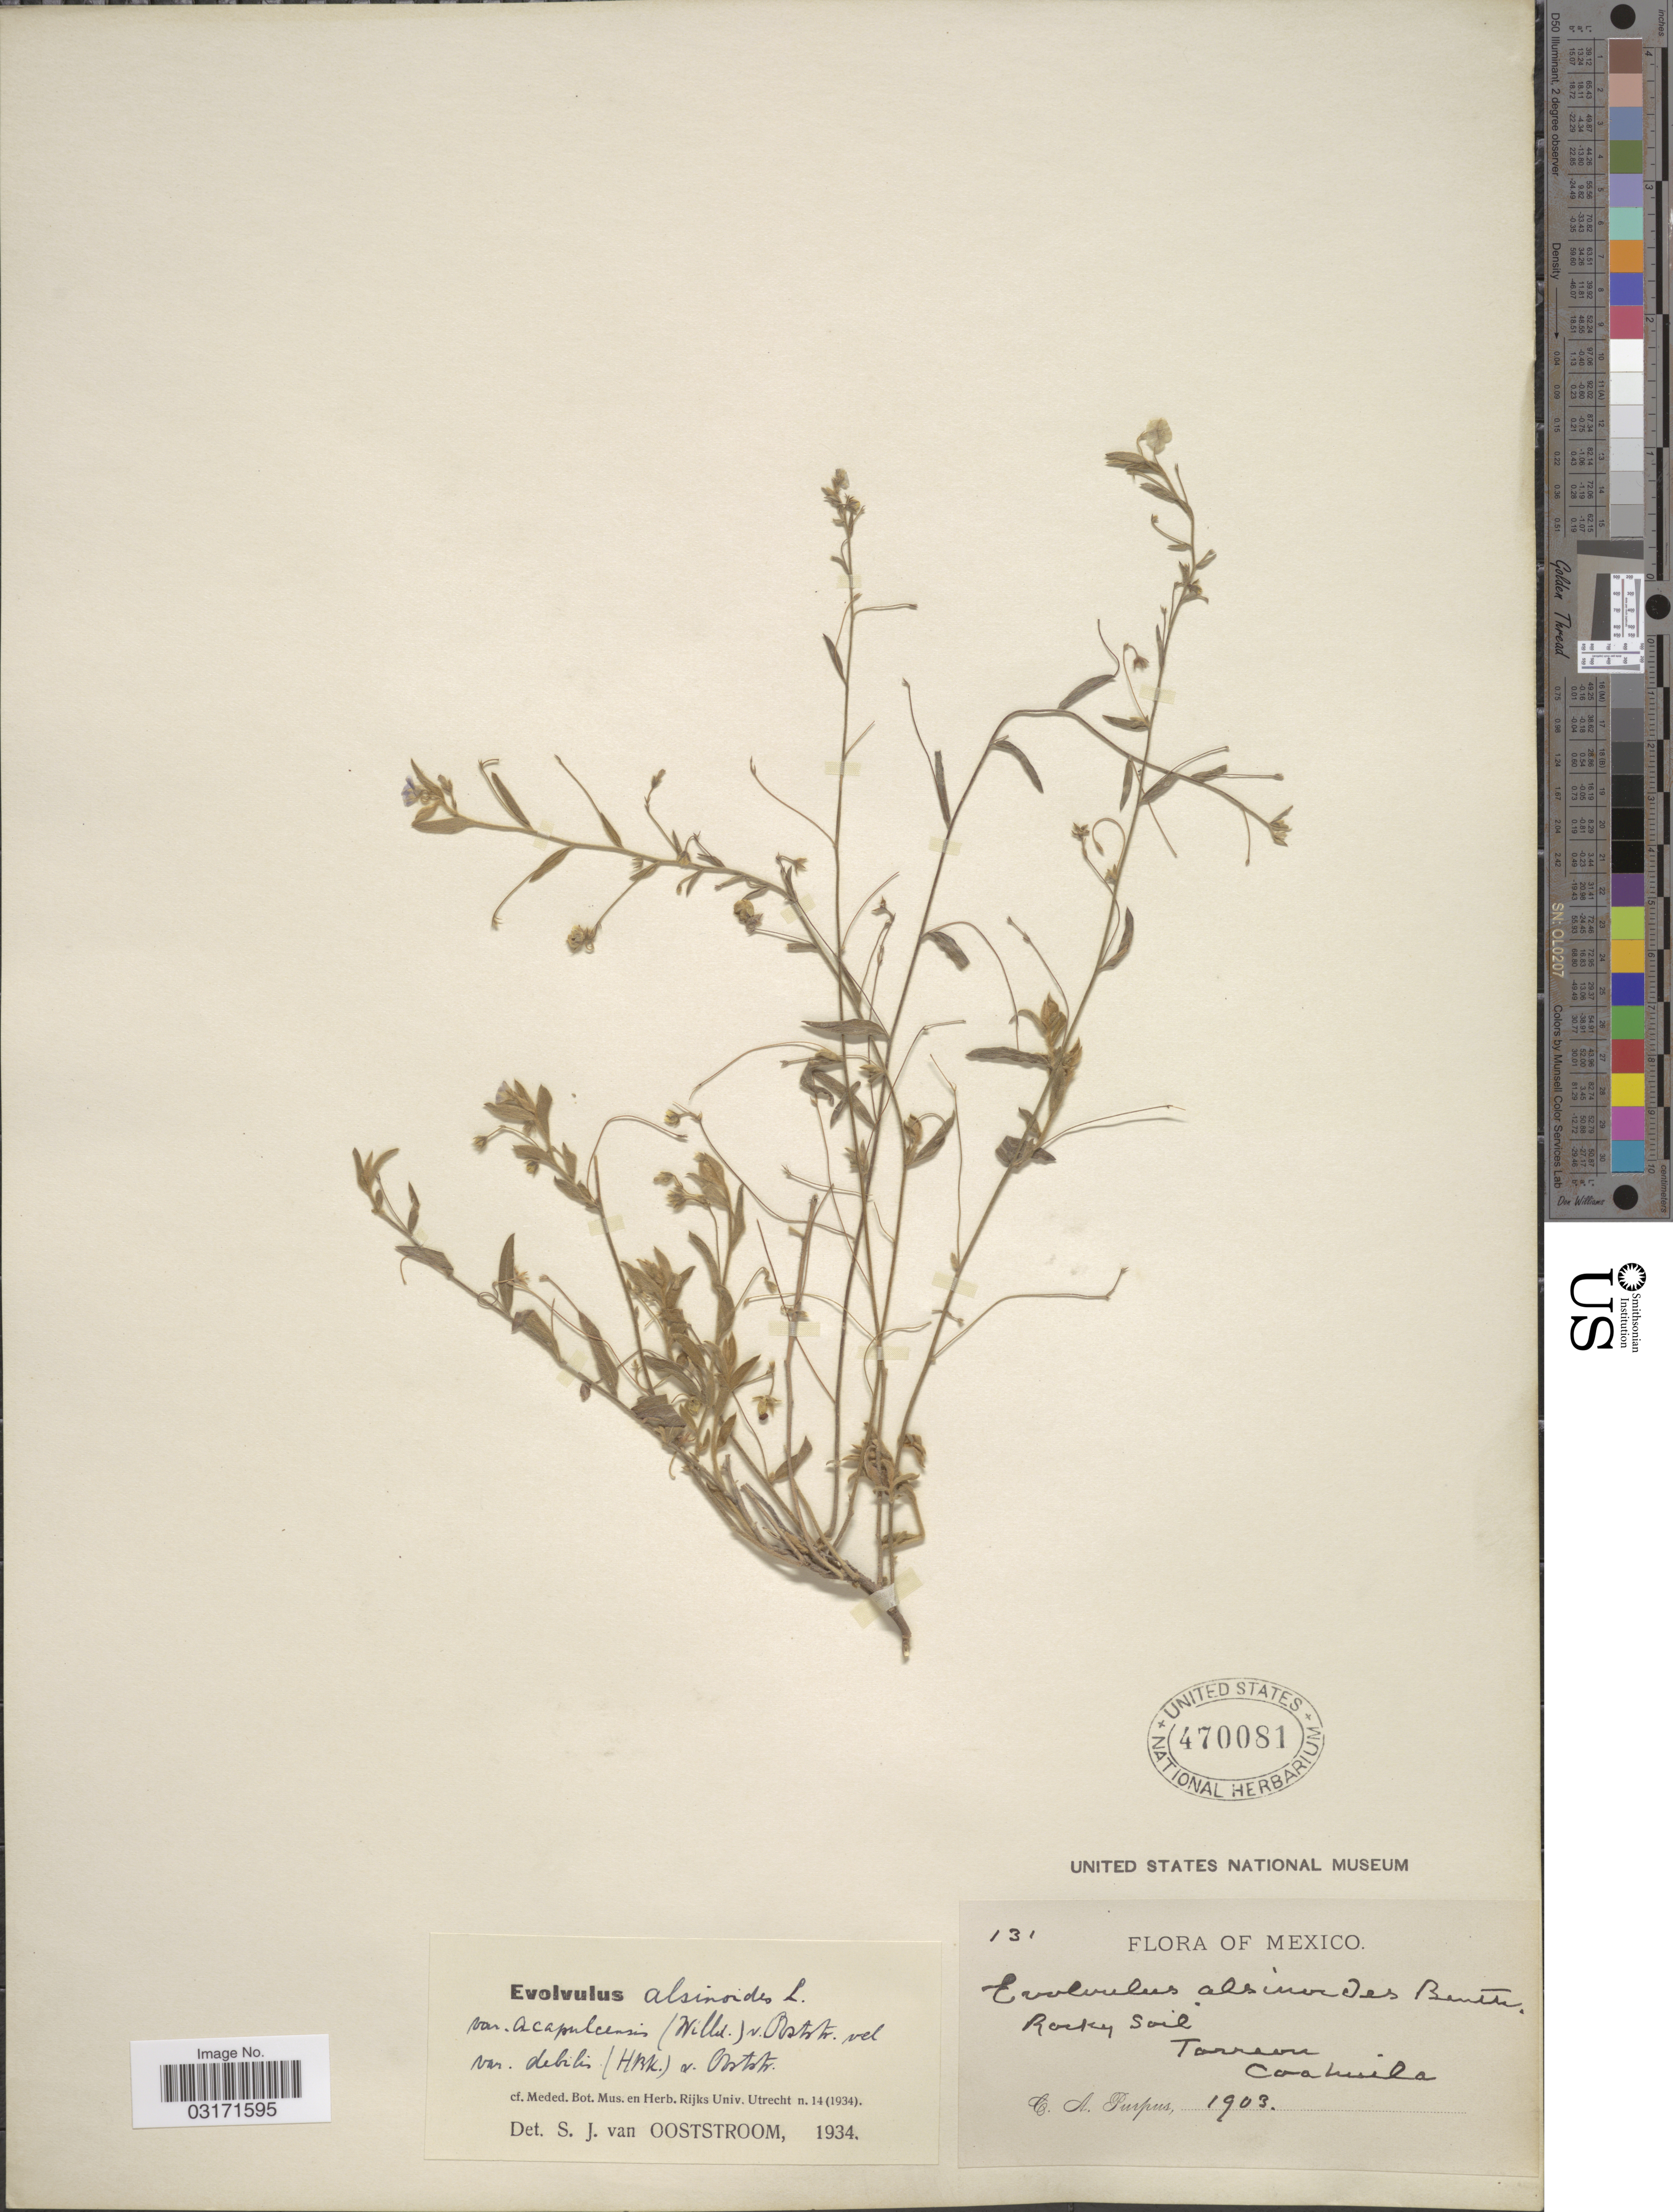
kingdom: Plantae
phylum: Tracheophyta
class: Magnoliopsida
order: Solanales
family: Convolvulaceae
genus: Evolvulus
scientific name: Evolvulus alsinoides var. acapulcensis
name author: (Willd. ex Schult.) Ooststr.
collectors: C. A. Purpus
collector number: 131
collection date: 1903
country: Mexico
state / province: Coahuila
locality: Rocky soil, Torreon.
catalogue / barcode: US 470081